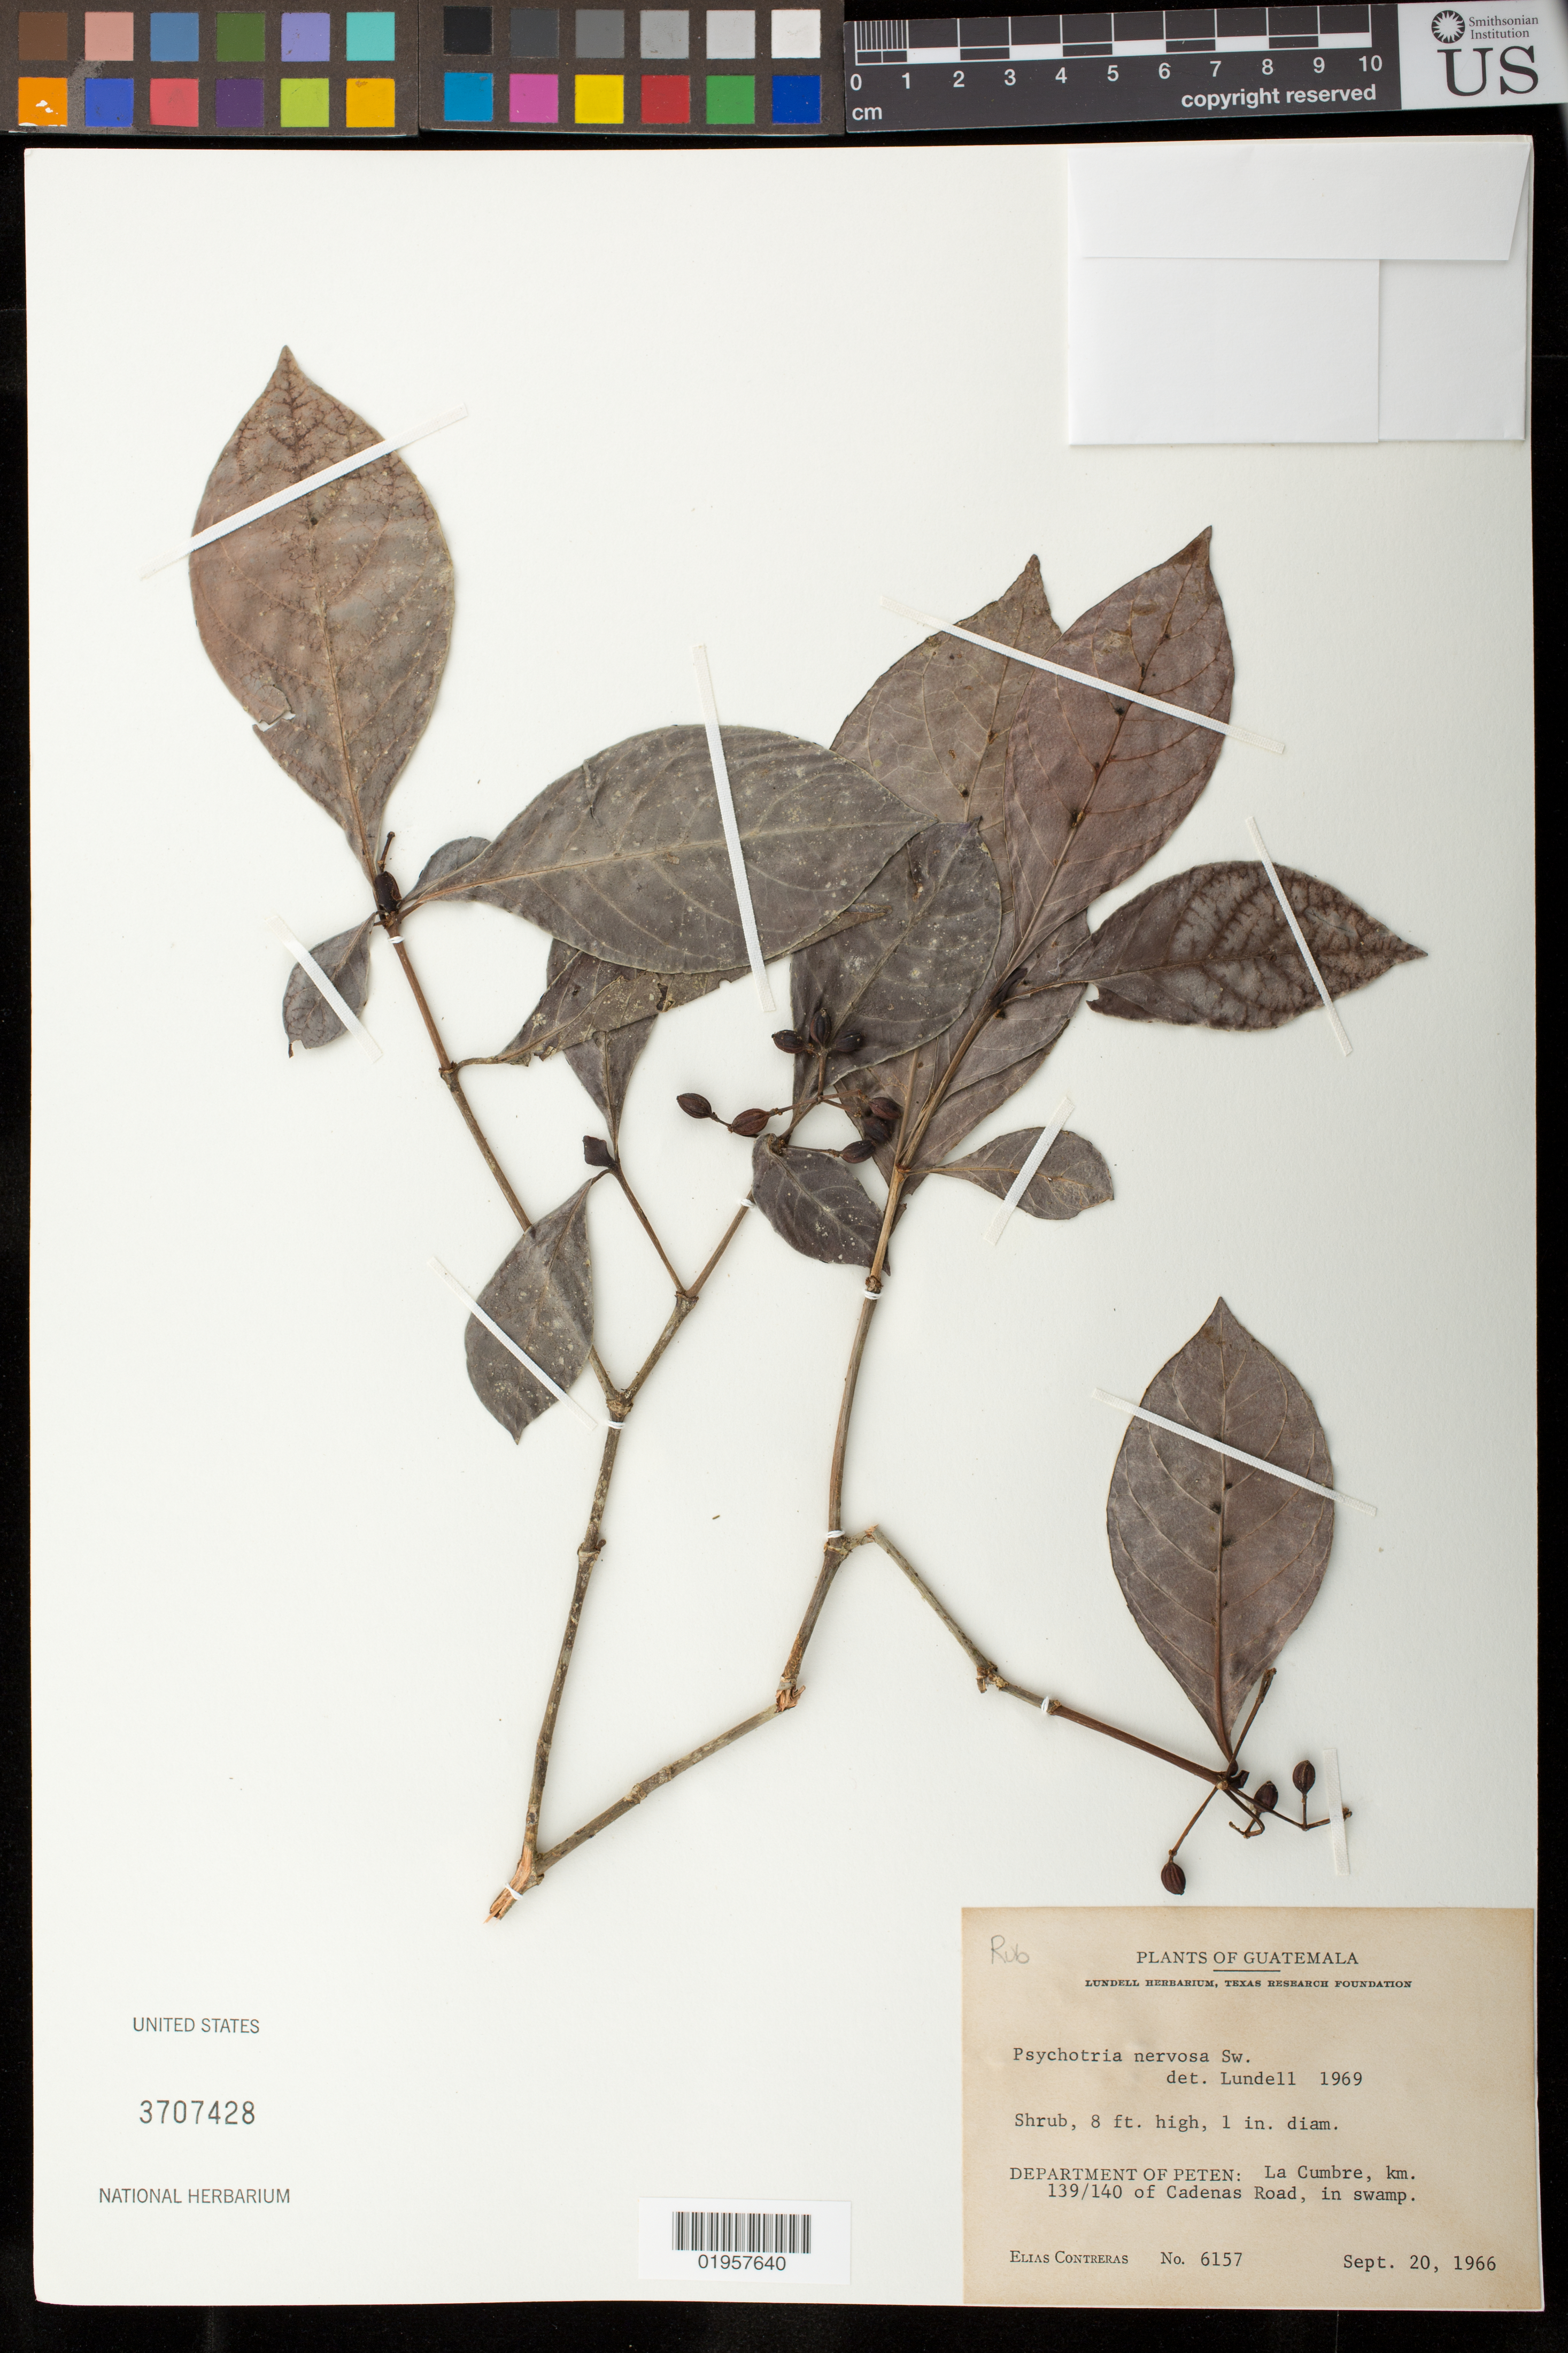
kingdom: Plantae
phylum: Tracheophyta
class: Magnoliopsida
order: Gentianales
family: Rubiaceae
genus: Psychotria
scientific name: Psychotria nervosa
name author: Sw.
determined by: Lundell, C. L.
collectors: E. Contreras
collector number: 6157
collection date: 1966-09-20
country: Guatemala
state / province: El Petén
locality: La Cumbre, km 139/140 of Cadenas Road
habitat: In swamp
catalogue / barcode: US 3707428